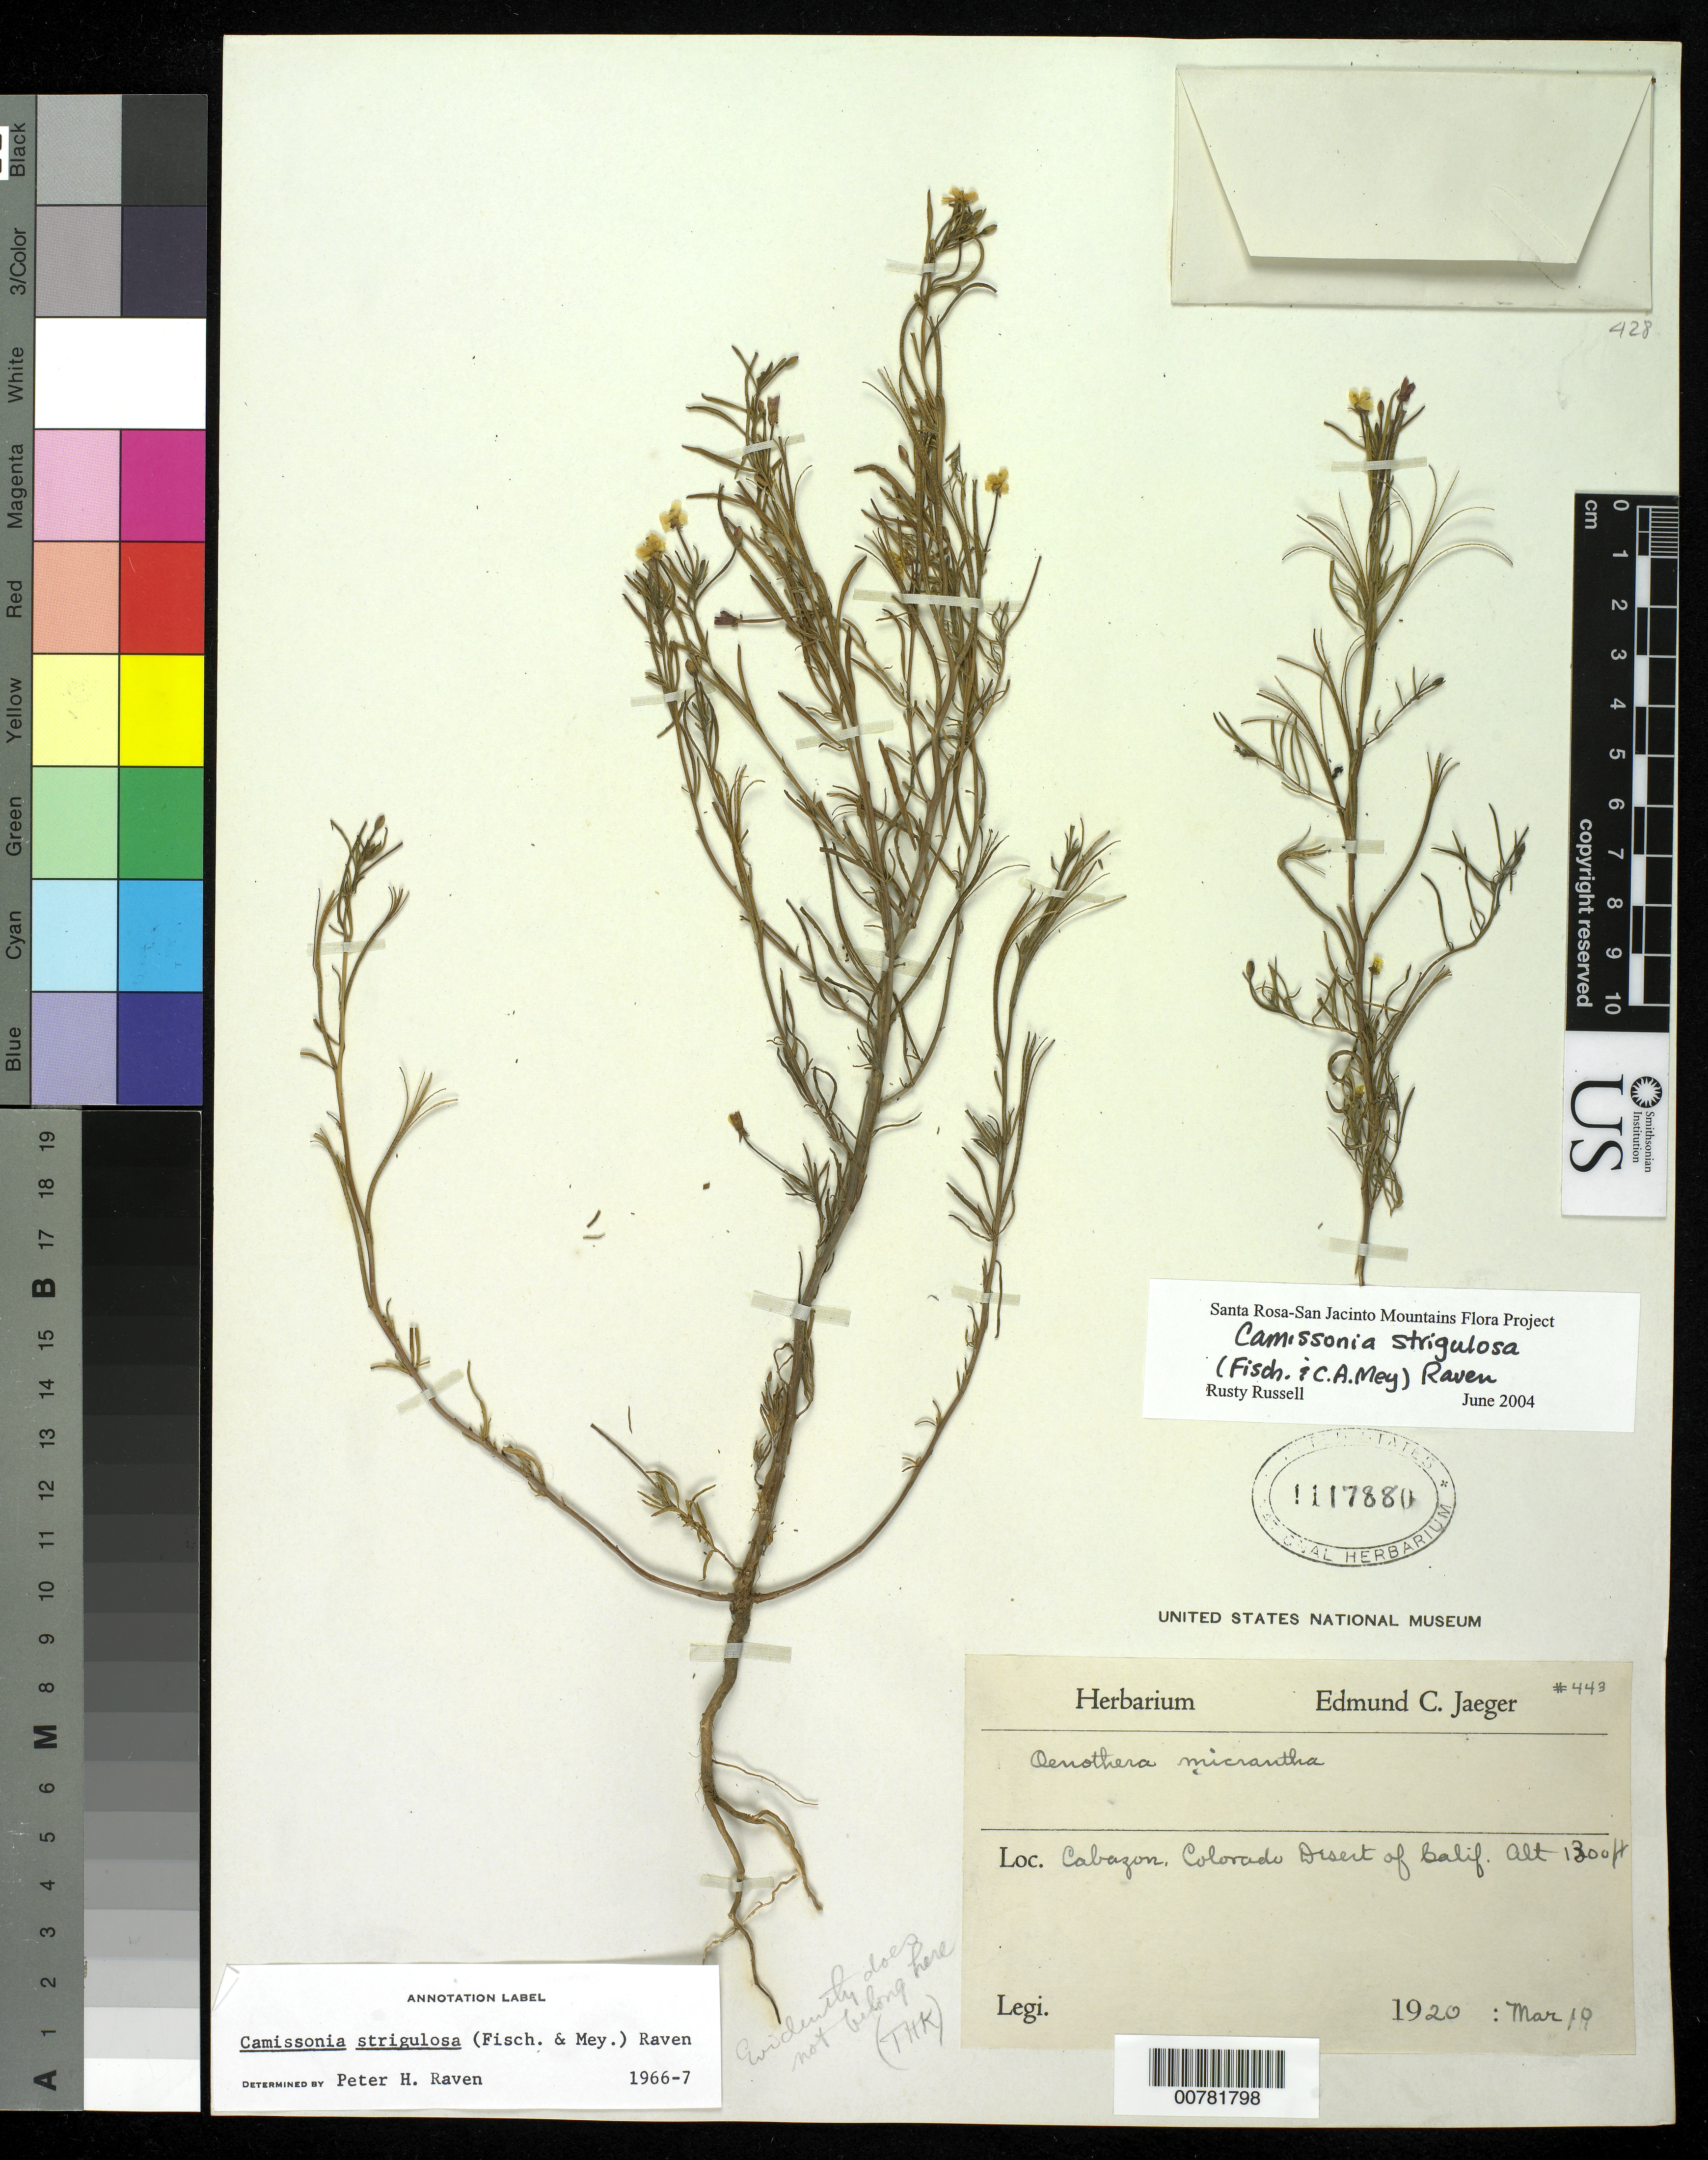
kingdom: Plantae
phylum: Tracheophyta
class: Magnoliopsida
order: Myrtales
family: Onagraceae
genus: Camissonia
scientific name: Camissonia strigulosa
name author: (Fisch. & C.A. Mey.) P.H. Raven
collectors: ex herb. E.C. Jaeger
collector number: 449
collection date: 1920-03-19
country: United States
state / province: California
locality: Cabazon, Colorado Desert of Calif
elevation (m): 396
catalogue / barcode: US 1117880